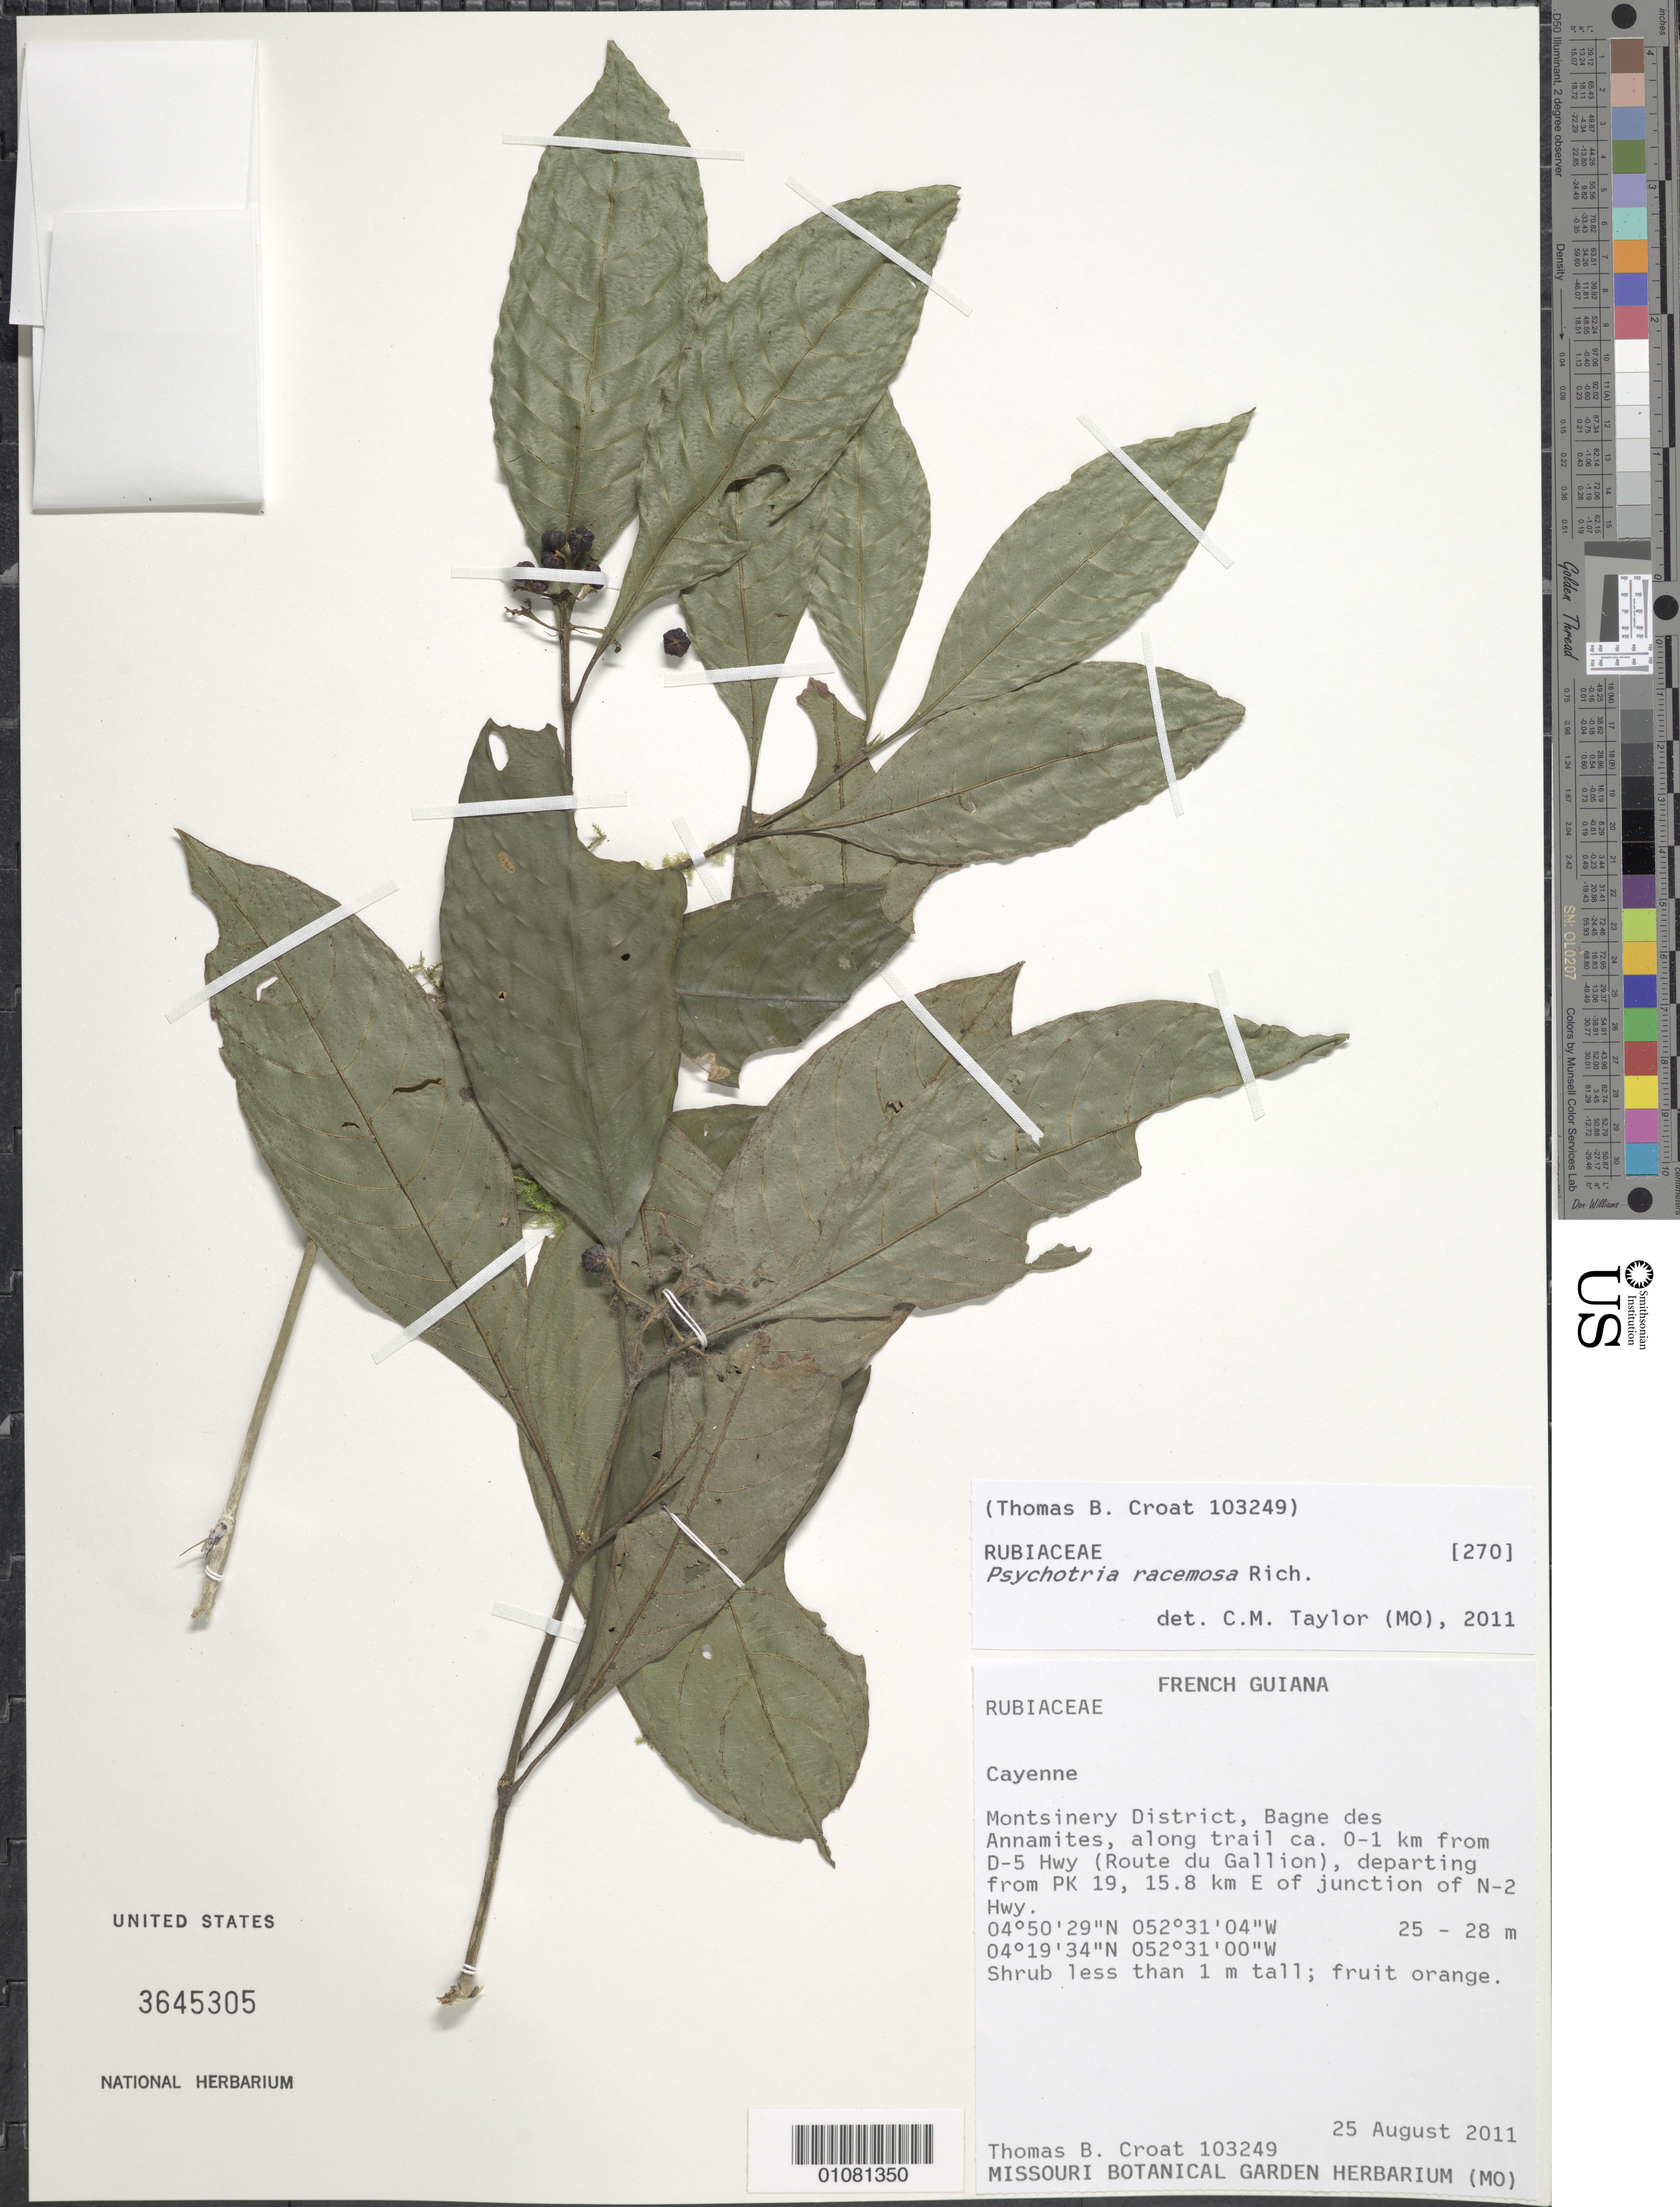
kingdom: Plantae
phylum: Tracheophyta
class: Magnoliopsida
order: Gentianales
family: Rubiaceae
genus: Palicourea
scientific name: Palicourea racemosa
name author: (Aubl.) Borhidi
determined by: Kirkbride, J. H., Jr.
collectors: T. B. Croat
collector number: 103249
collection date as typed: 25-Aug-11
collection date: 1911-08-25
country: French Guiana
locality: Montsinery District, Bagne des Annamites, along trail ca. 0-1 km from D-5 Hwy (Route du Gallion), departing from PK 19, 15.8km E of junction of N-2 Hwy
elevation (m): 25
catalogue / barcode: US 3645305